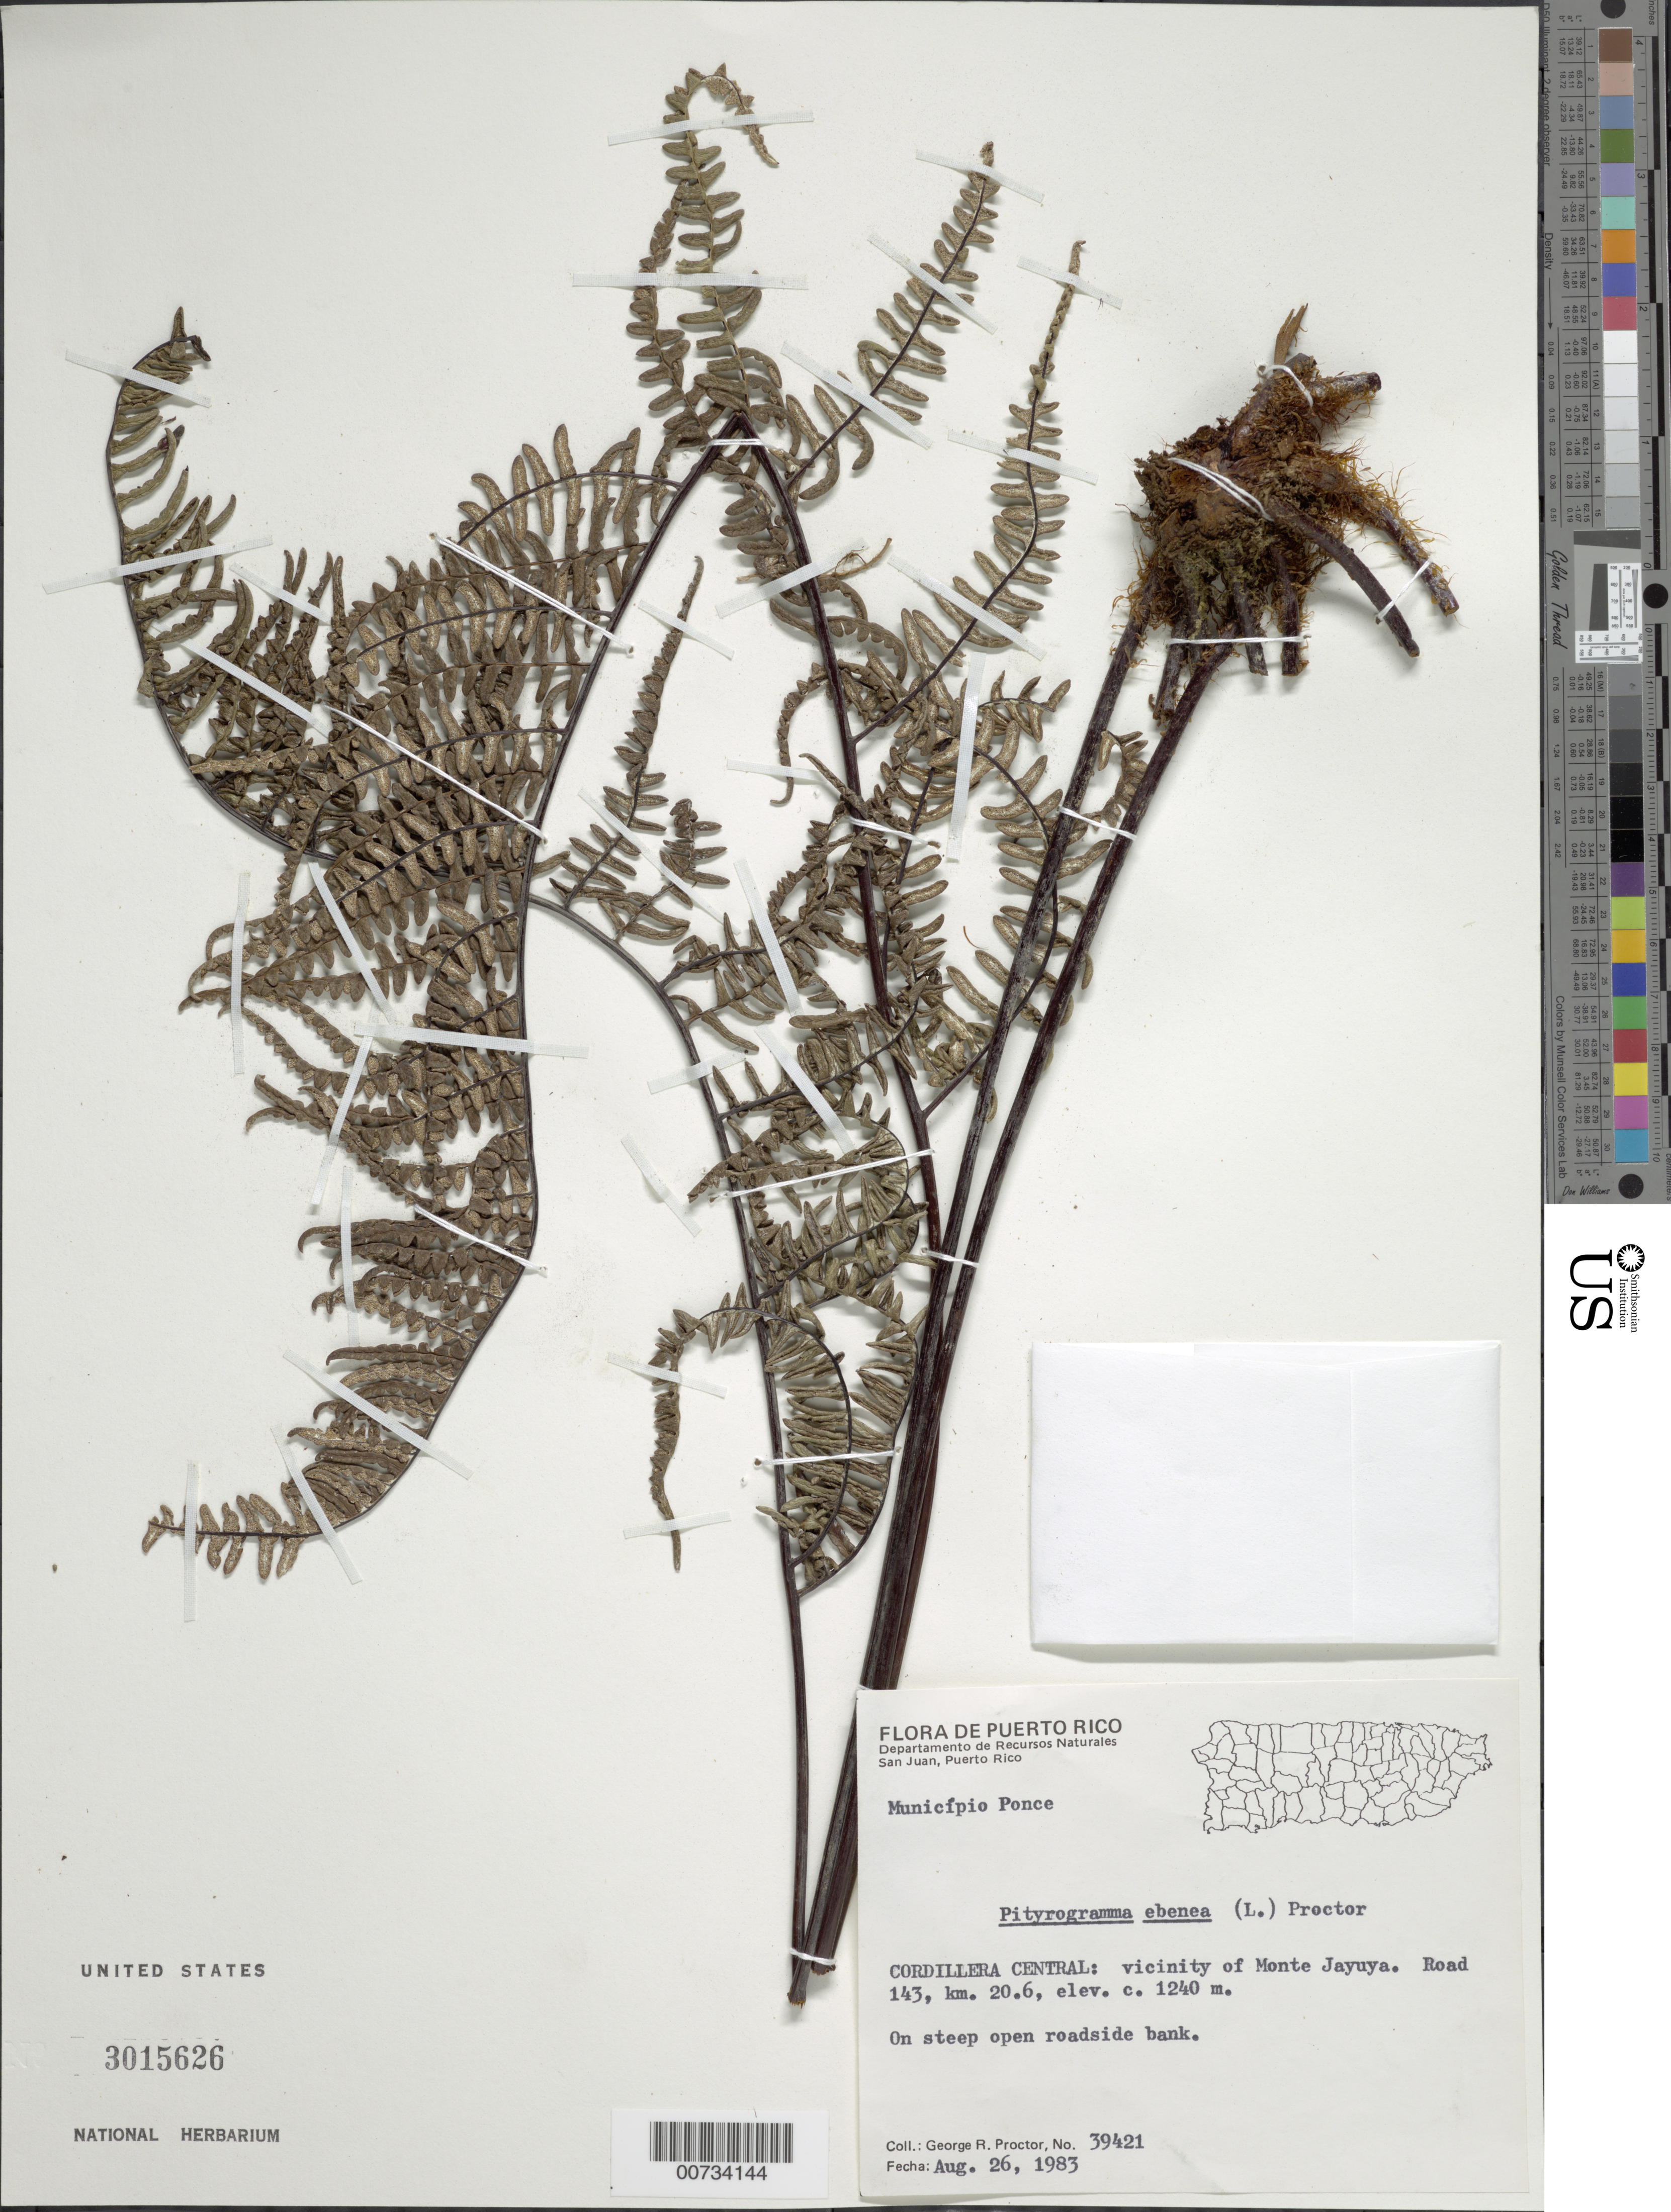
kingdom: Plantae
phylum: Tracheophyta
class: Polypodiopsida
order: Polypodiales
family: Pteridaceae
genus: Pityrogramma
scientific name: Pityrogramma ebenea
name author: (L.) Proctor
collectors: G. R. Proctor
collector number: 39421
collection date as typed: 26 Aug 1983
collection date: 1983-08-26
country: Puerto Rico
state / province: Ponce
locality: Cordillera Central: vicinity of Monte Jayuya, Road 143, km 20.6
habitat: On steep open roadside bank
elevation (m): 1240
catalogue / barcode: US 3015626